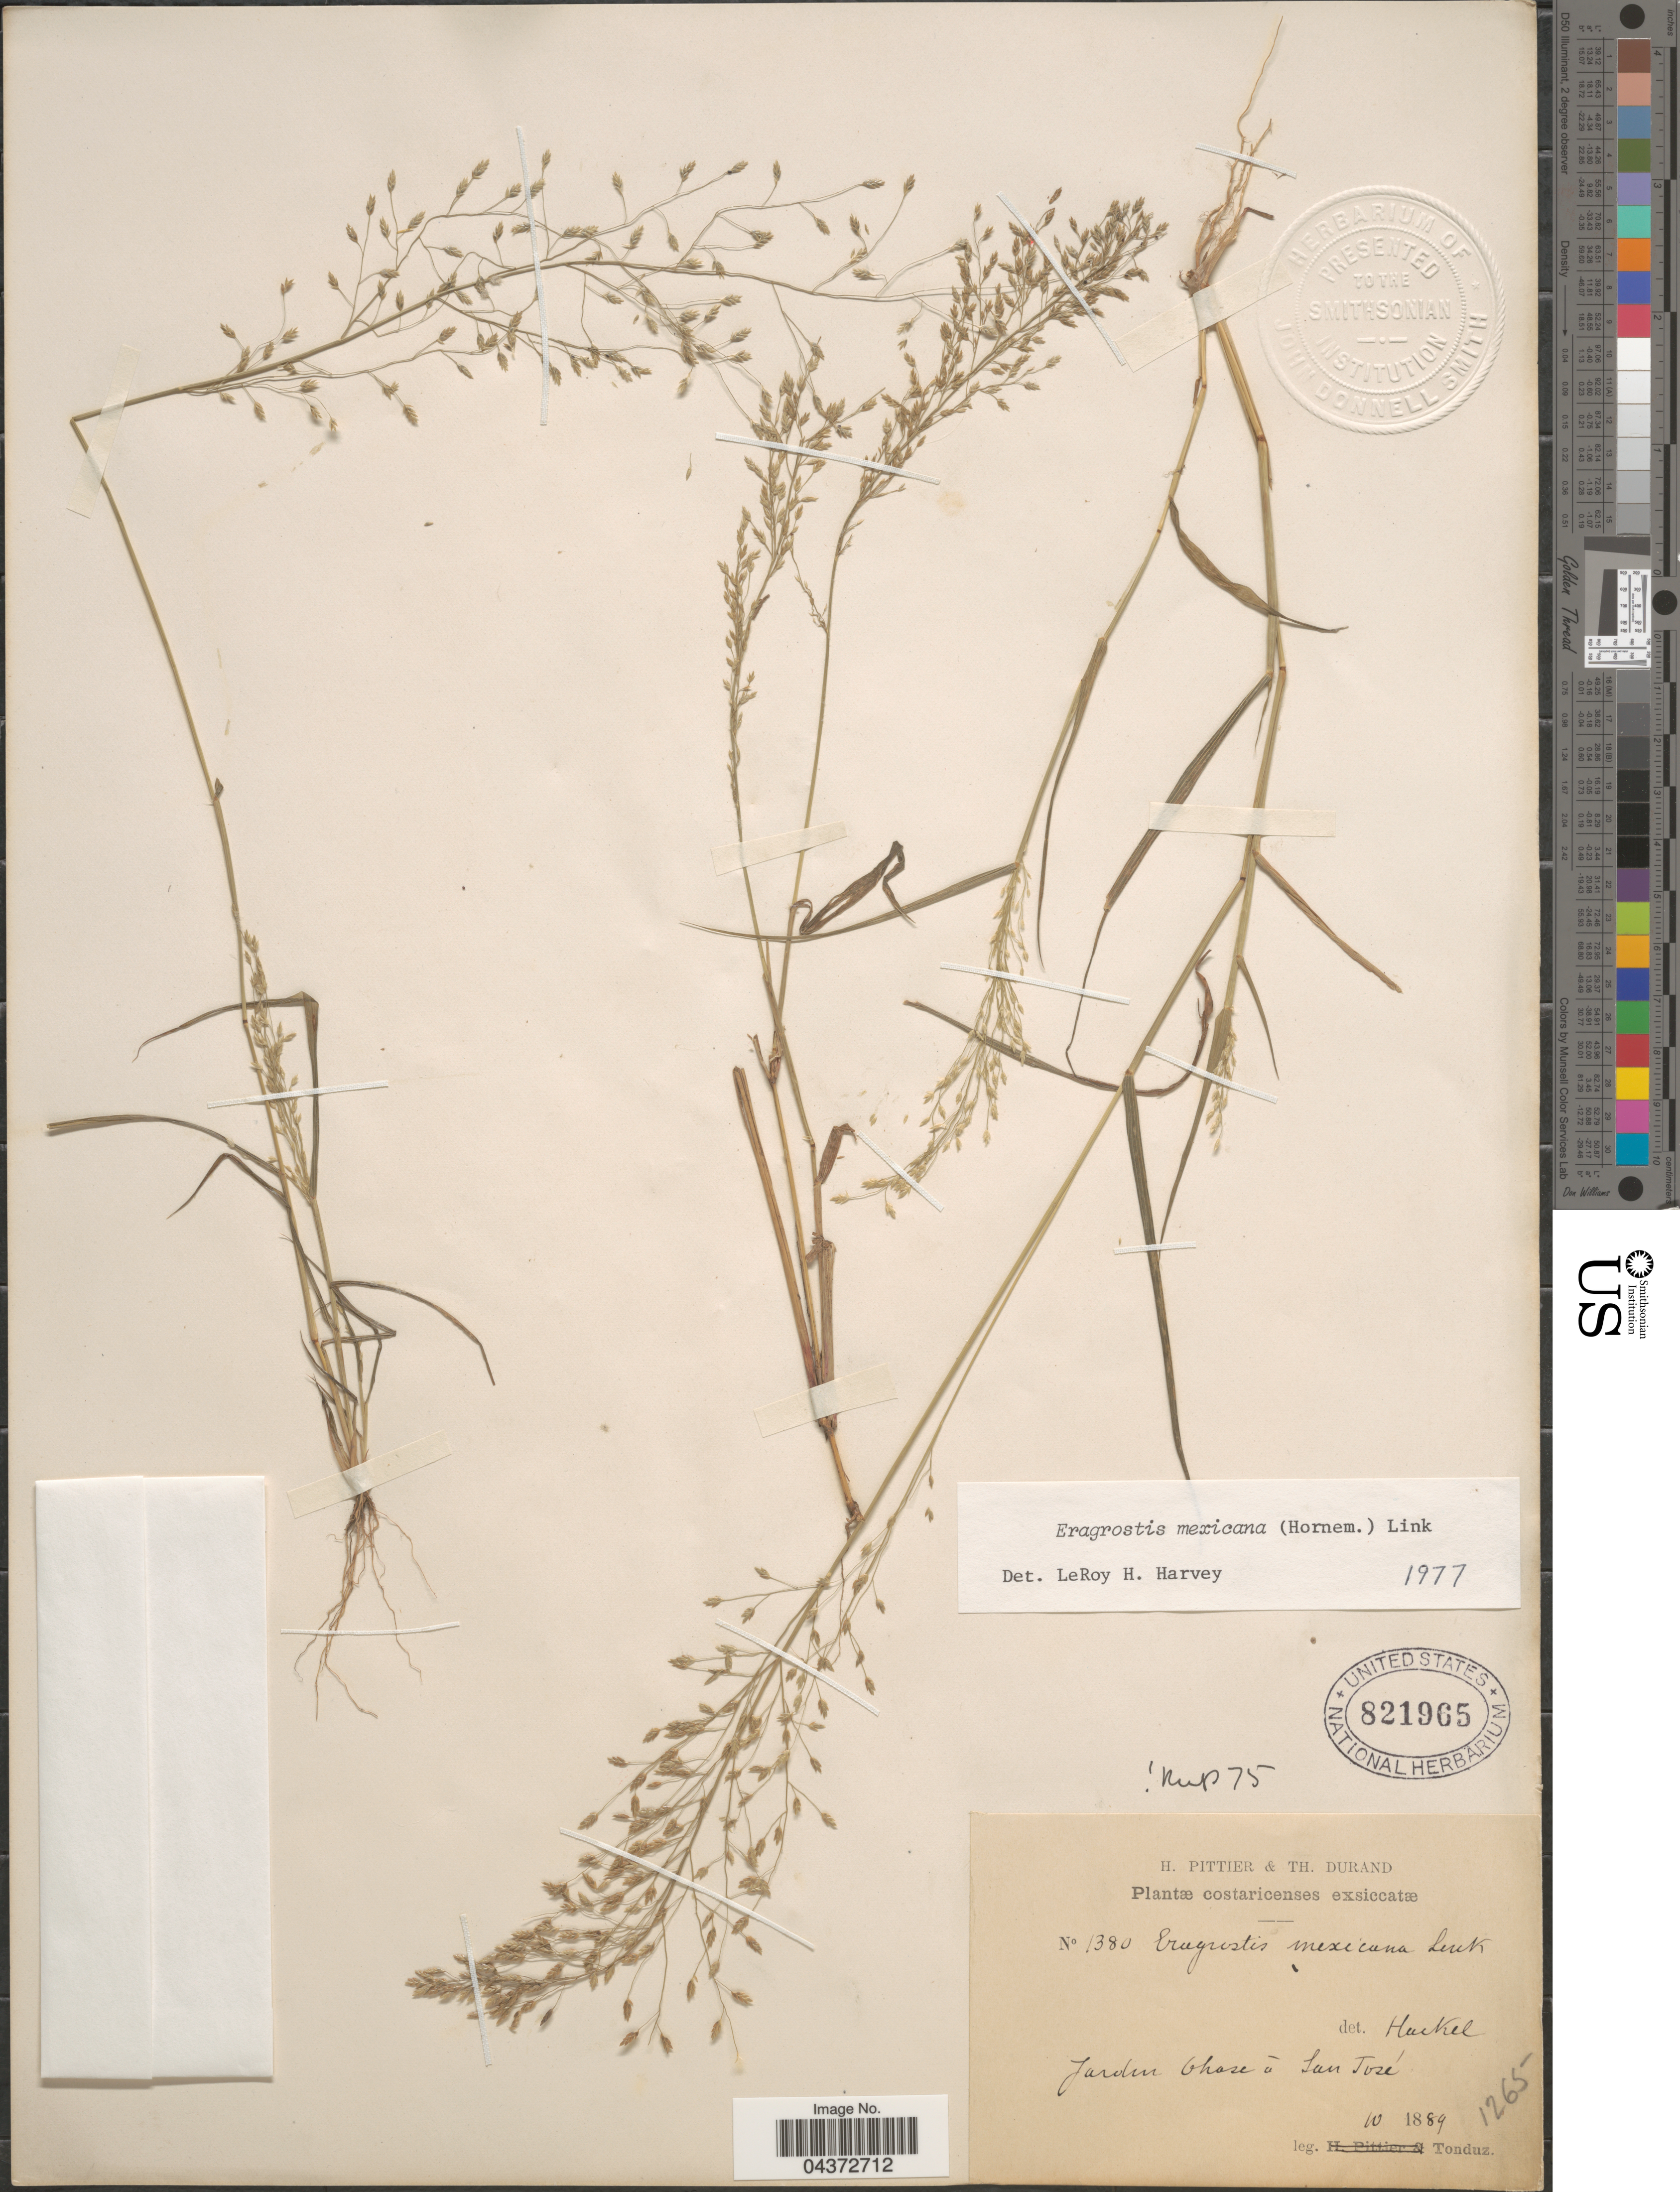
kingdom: Plantae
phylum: Tracheophyta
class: Liliopsida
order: Poales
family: Poaceae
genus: Eragrostis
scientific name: Eragrostis mexicana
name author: (Hornem.) Link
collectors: Tonduz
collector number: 1380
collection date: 1889-10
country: Costa Rica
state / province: San José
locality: Jardín Chase à San José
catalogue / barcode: US 821965